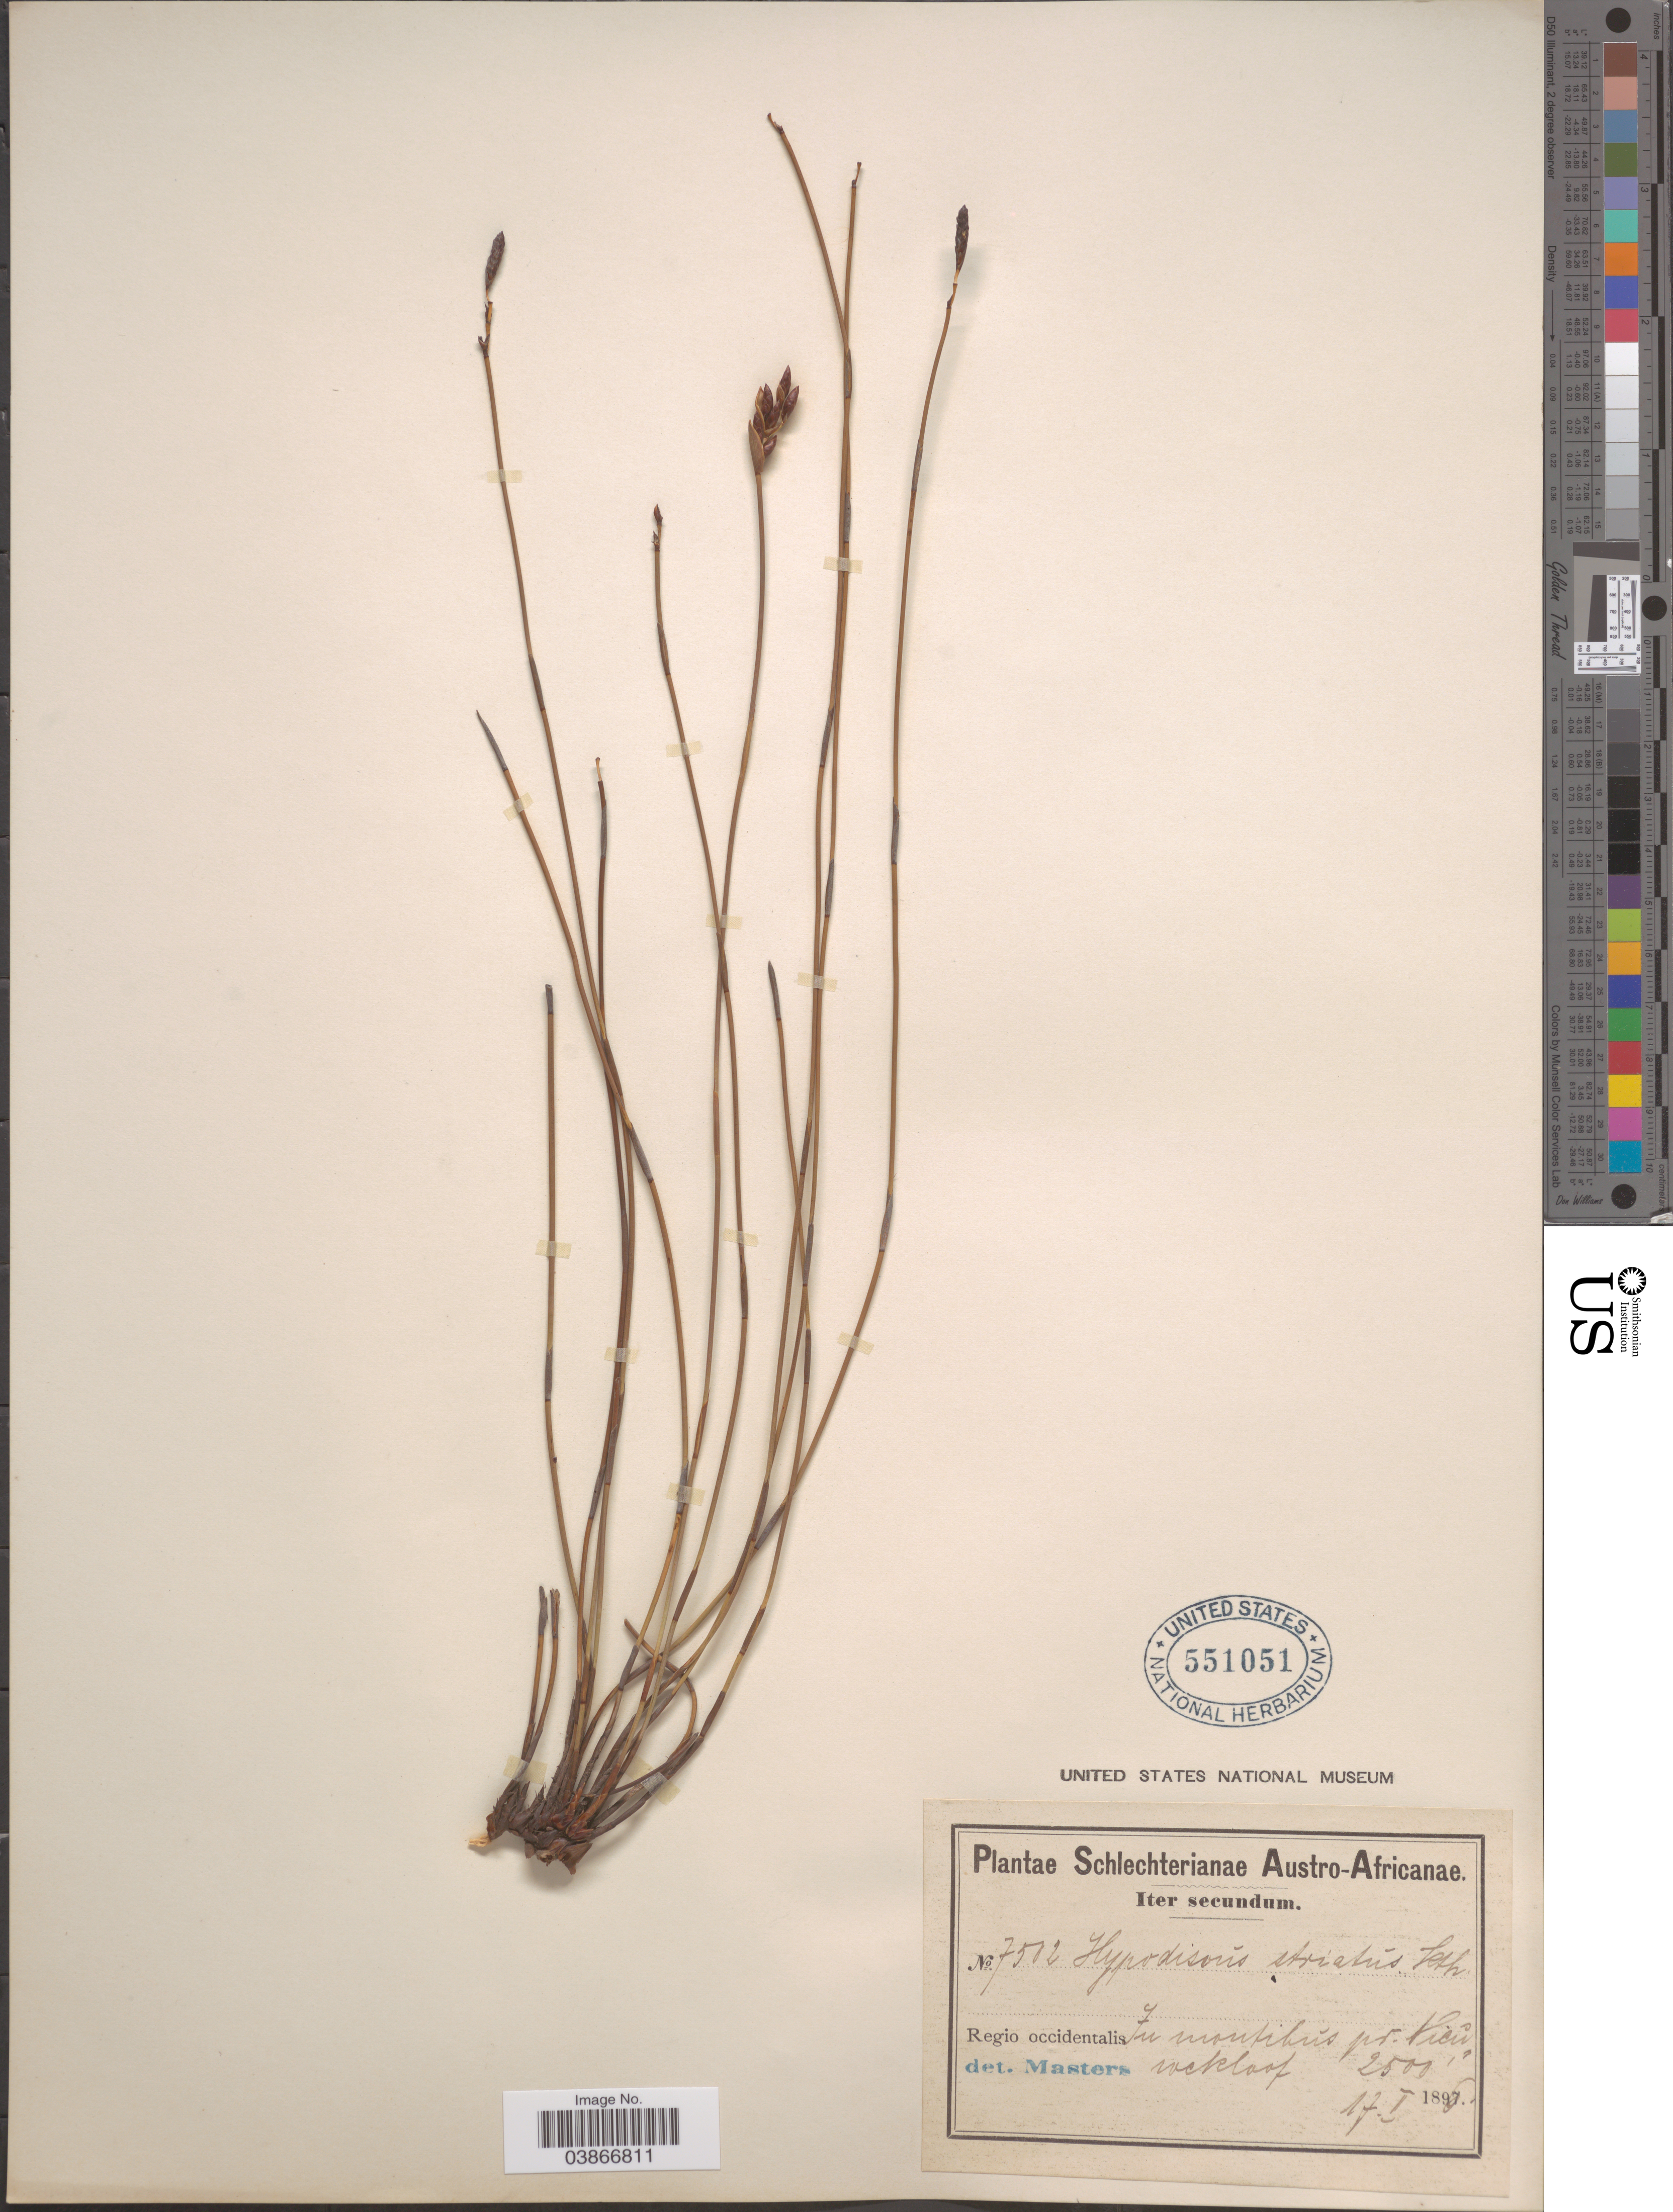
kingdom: Plantae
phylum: Tracheophyta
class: Liliopsida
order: Poales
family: Restionaceae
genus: Hypodiscus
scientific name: Hypodiscus striatus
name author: Mast.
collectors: Schlechter, --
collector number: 7502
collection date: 1896-02-17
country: South Africa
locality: Austro-Africanæ. Regio occidentalis In montibus pr. Pienaekloof.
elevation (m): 762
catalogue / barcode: US 551051